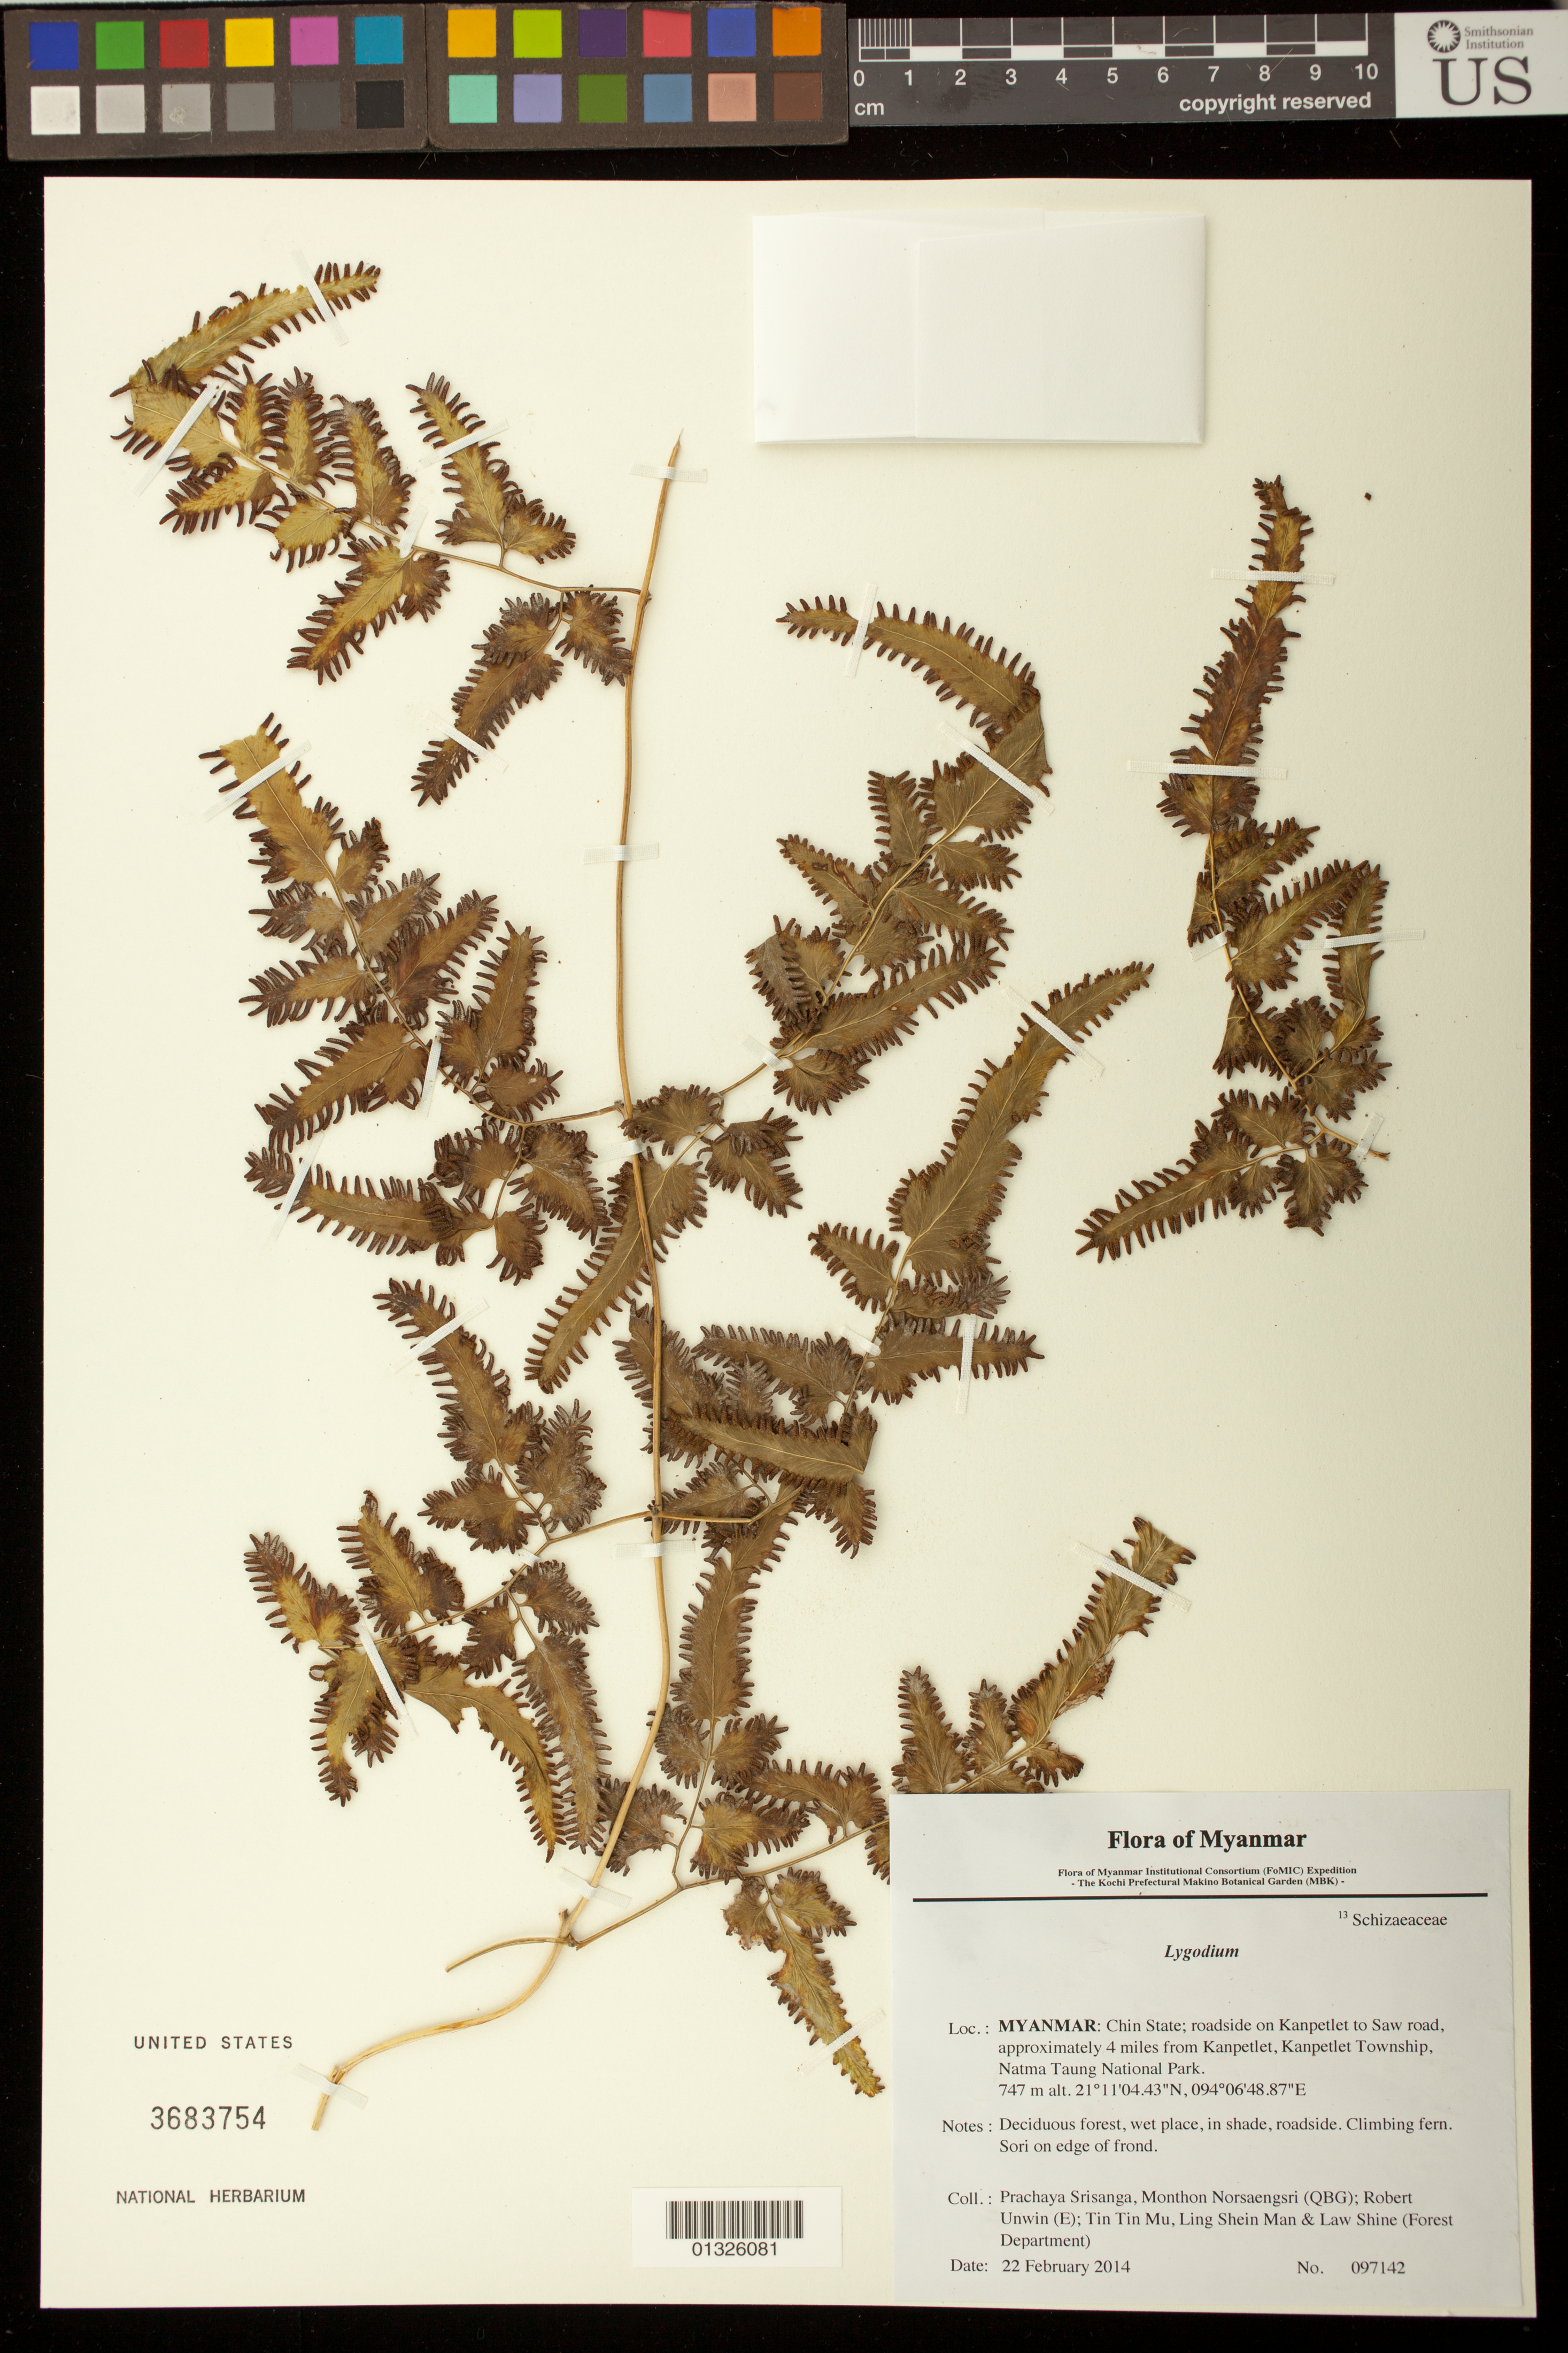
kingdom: Plantae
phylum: Tracheophyta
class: Polypodiopsida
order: Schizaeales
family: Lygodiaceae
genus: Lygodium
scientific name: Lygodium sp.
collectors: P. Srisanga, M. Norsaengsri, R. Unwin, Tin Tin Mu, Ling Shein Man & L. Shine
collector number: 97142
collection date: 2014-02-22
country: Myanmar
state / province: Chin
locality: Roadside on Kanpetlet to Saw road, approximately 4 miles from Kanpetlet, Kanpetlet Township, Natma Taung National Park.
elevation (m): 747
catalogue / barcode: US 3683754